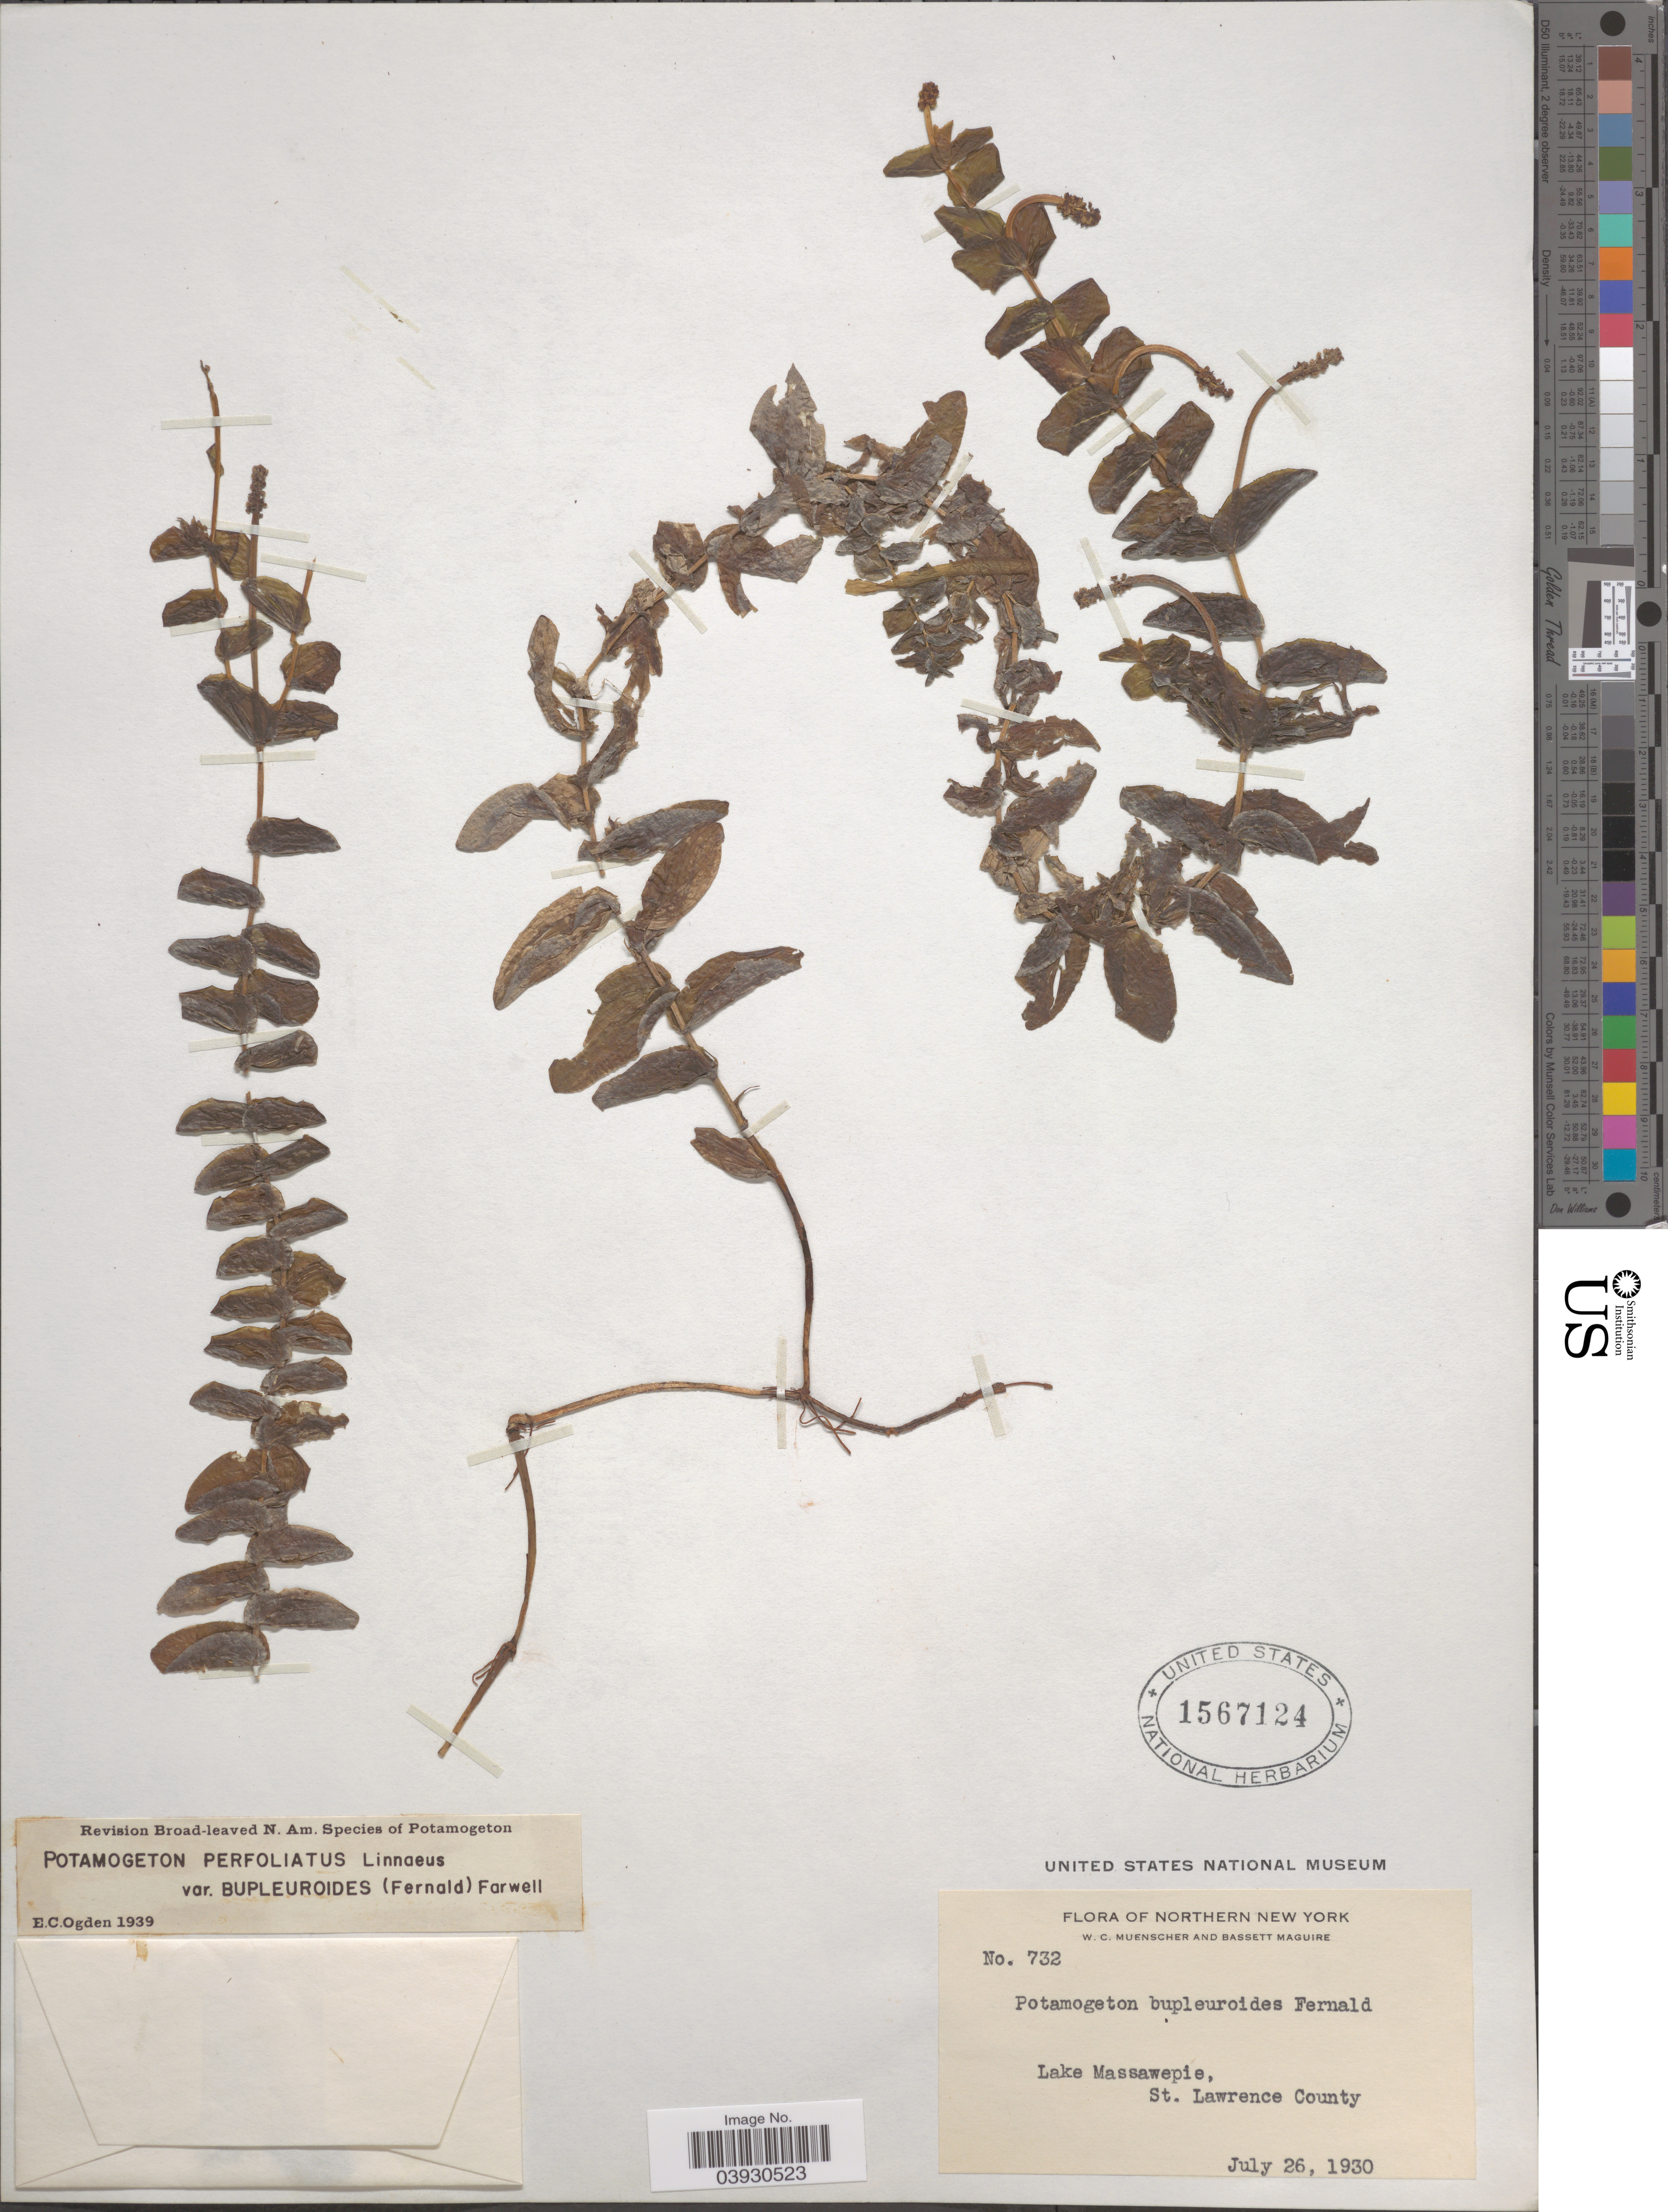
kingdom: Plantae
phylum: Tracheophyta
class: Liliopsida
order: Alismatales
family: Potamogetonaceae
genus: Potamogeton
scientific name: Potamogeton perfoliatus var. bupleuroides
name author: (Fernald) Farw.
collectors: W. Muenscher & B. Maguire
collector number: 732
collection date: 1930-07-26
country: United States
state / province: New York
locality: Northern New York. Lake Massawepie, St. Lawrence County.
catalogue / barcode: US 1567124